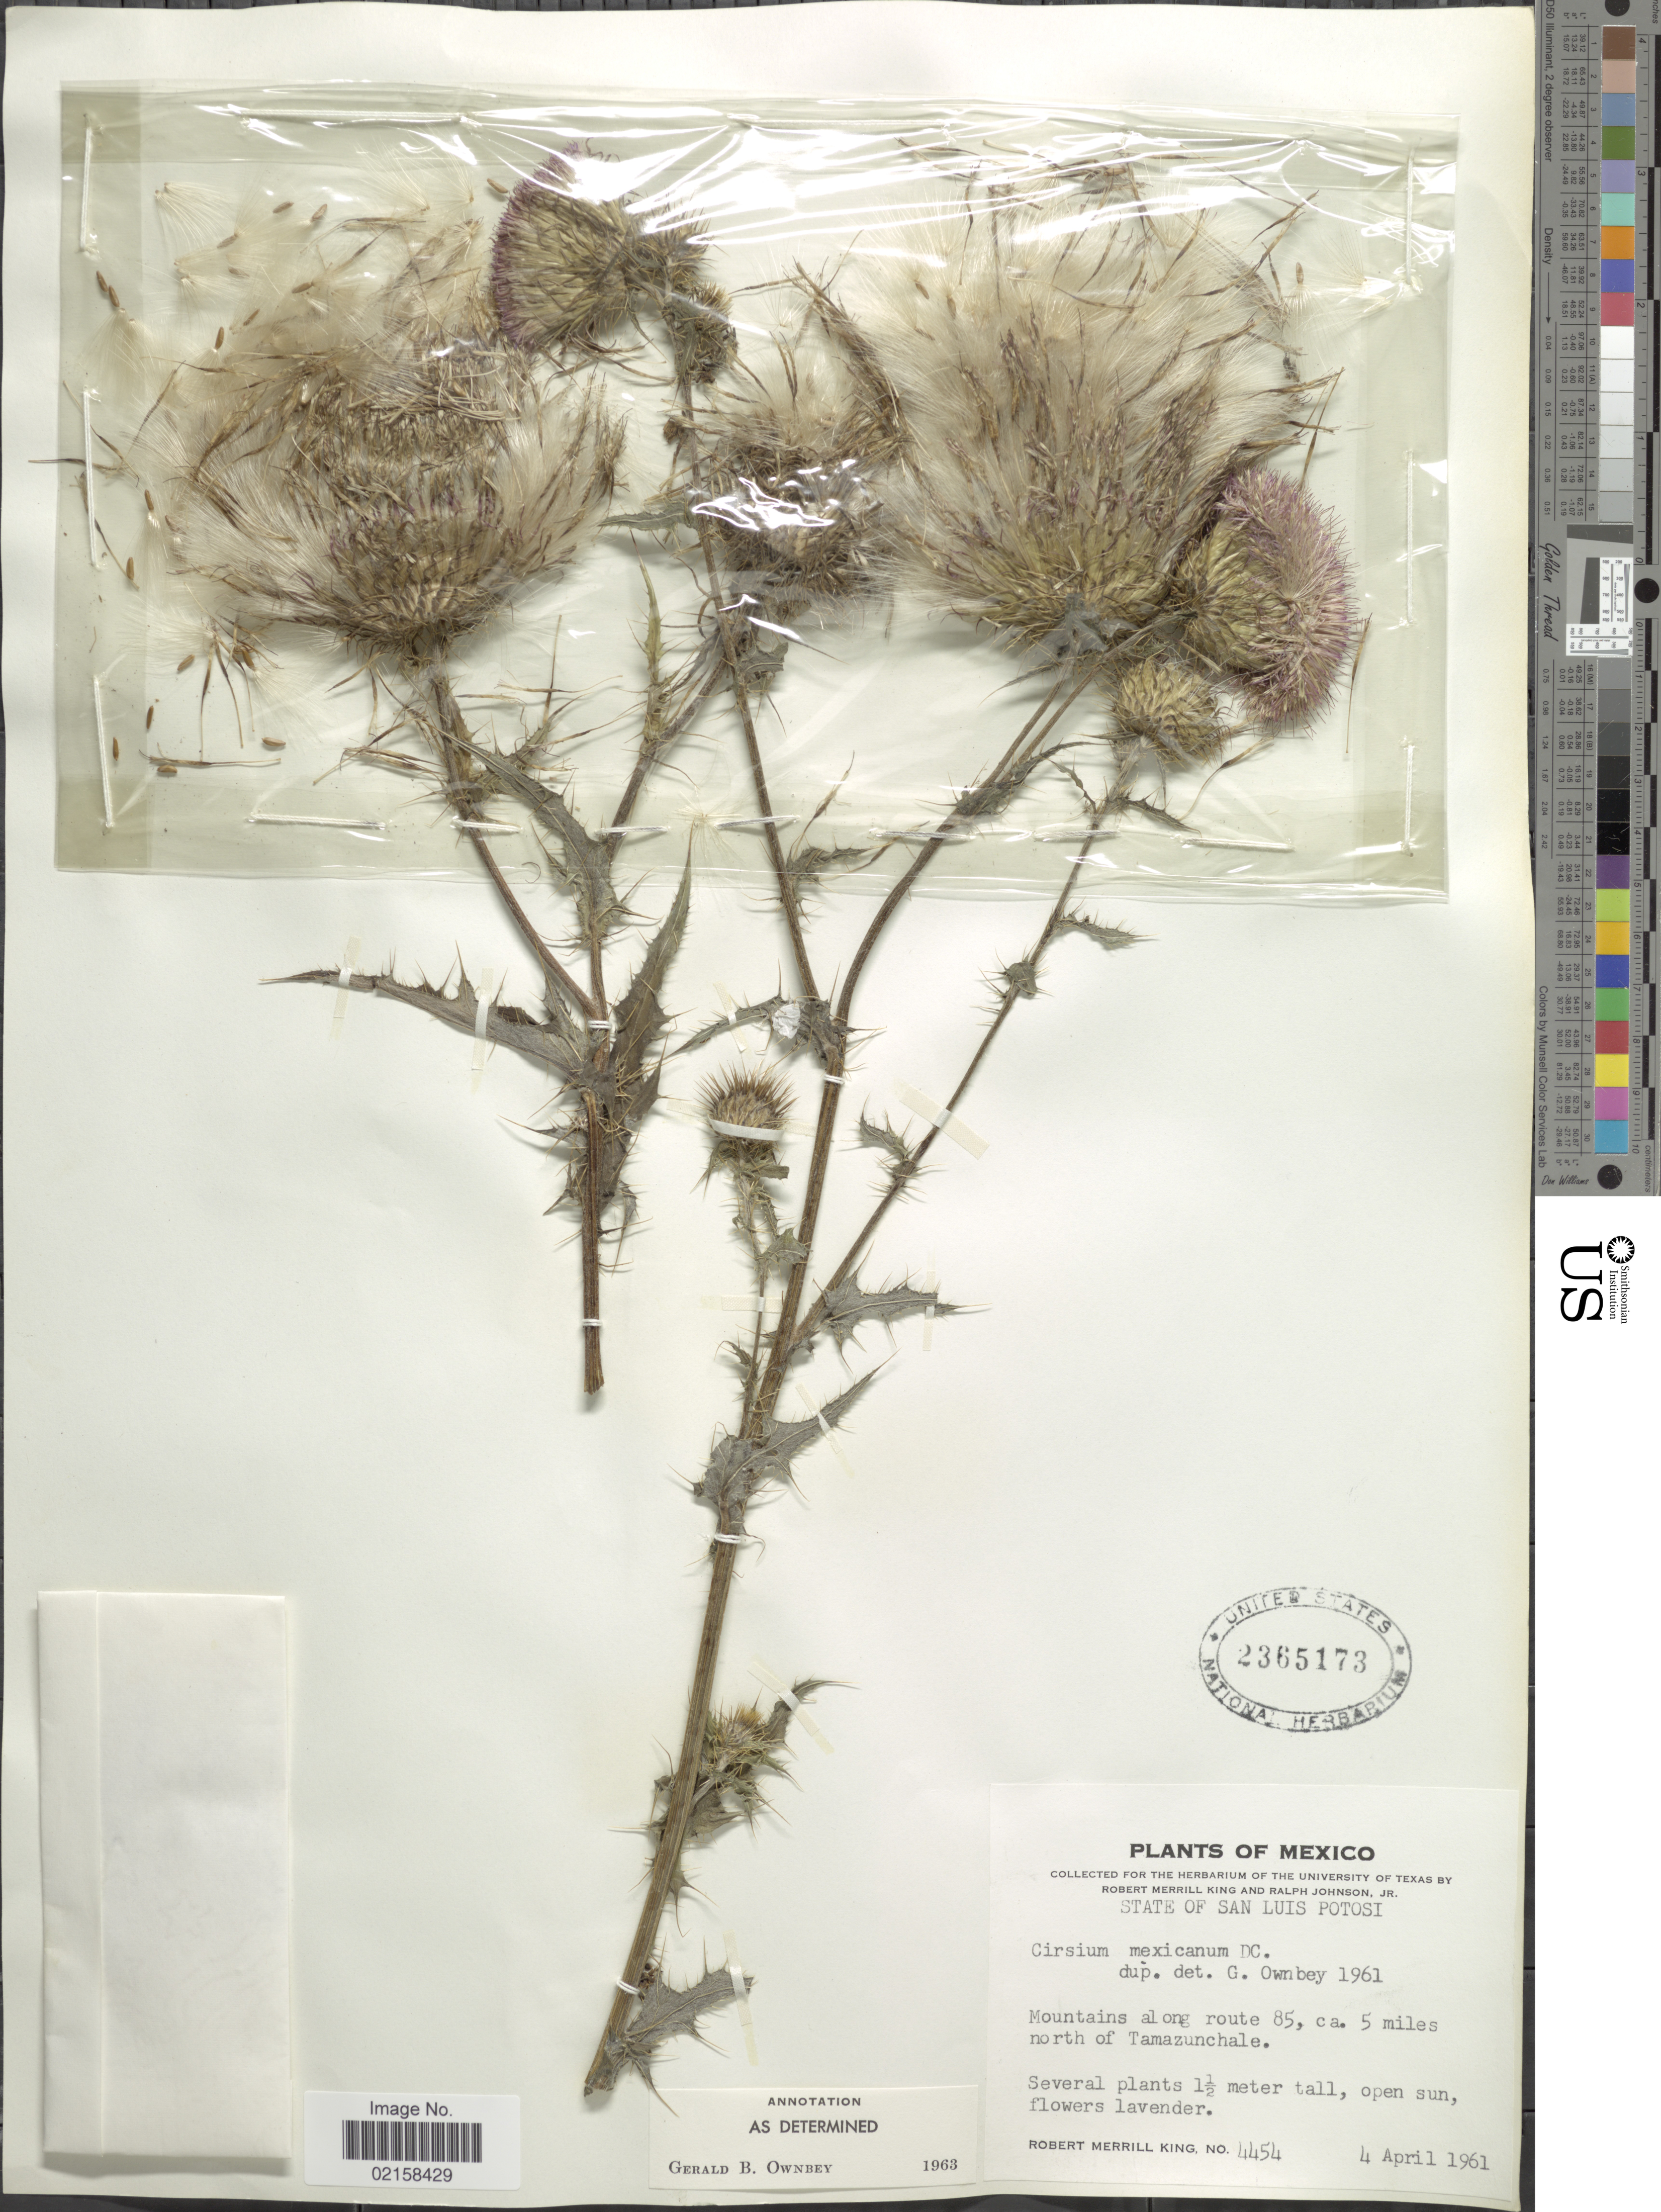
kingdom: Plantae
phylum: Tracheophyta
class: Magnoliopsida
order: Asterales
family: Asteraceae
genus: Cirsium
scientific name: Cirsium mexicanum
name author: DC.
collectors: R. M. King & R. Johnson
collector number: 4454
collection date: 1961-04-04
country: Mexico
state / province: San Luis Potosí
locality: Mountains along route85, ca. 5 miles north of Tamazunchale.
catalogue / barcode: US 2365173